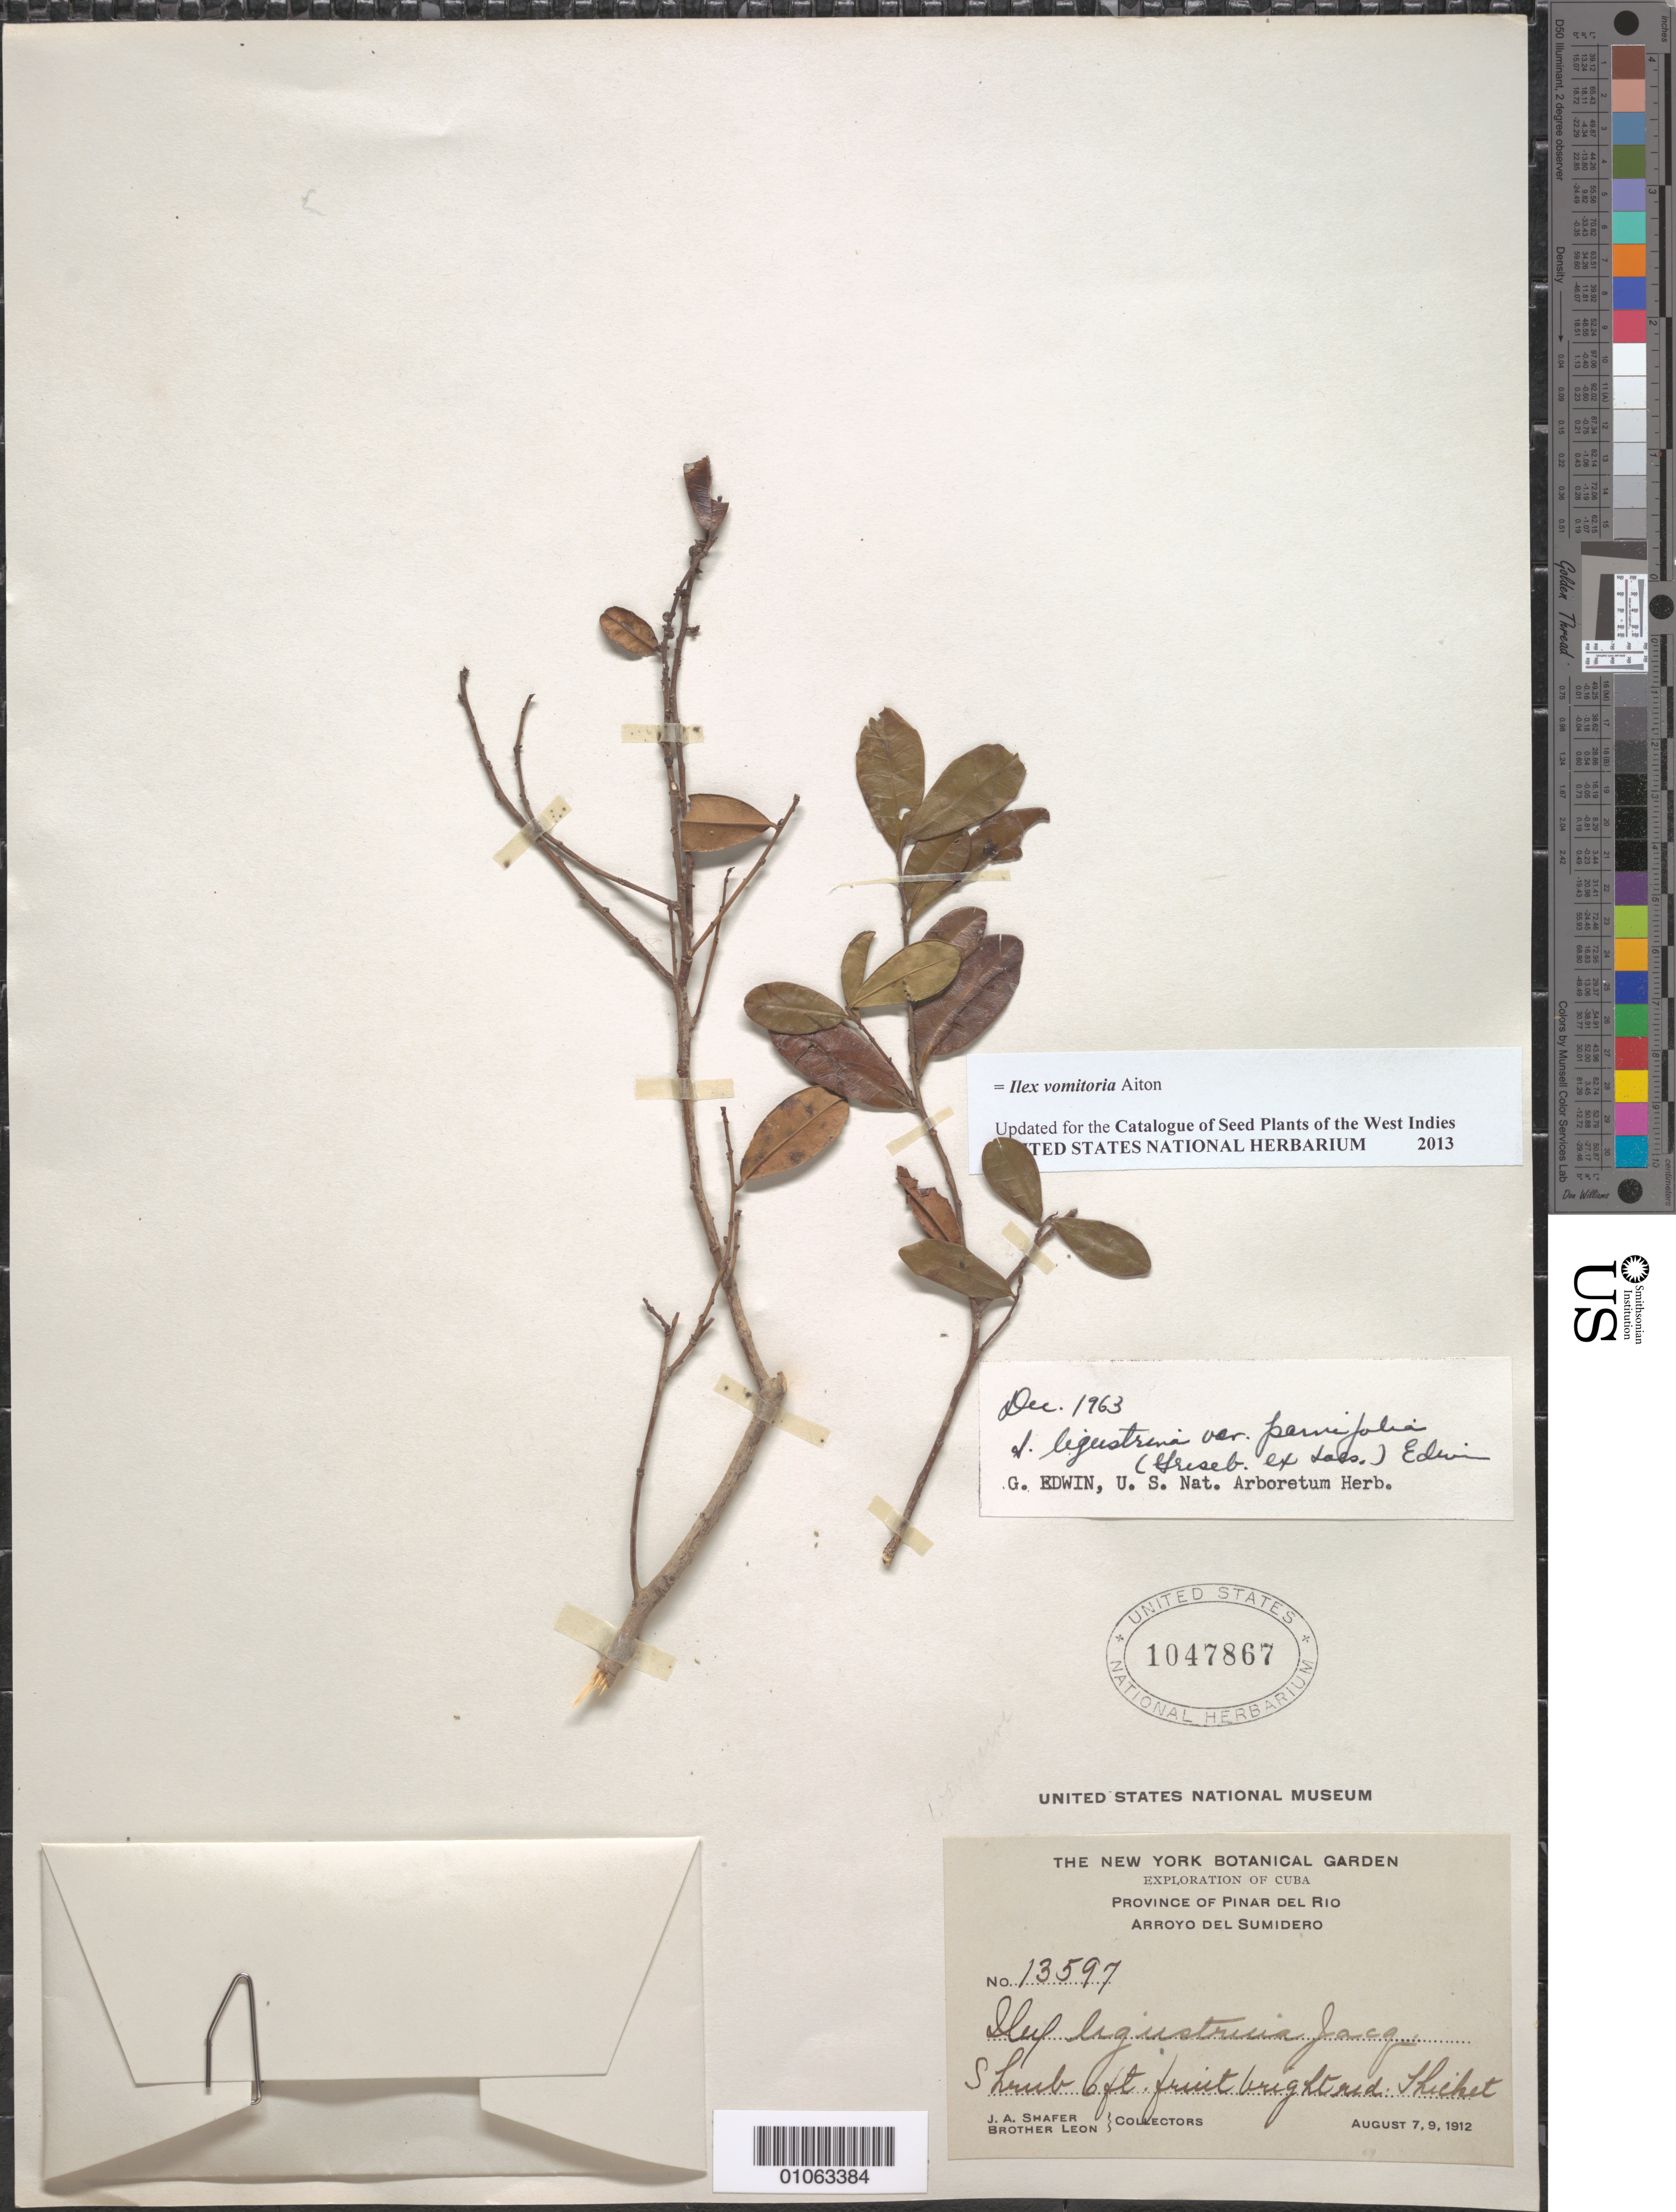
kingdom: Plantae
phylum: Tracheophyta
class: Magnoliopsida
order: Aquifoliales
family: Aquifoliaceae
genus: Ilex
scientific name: Ilex vomitoria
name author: Aiton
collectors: J. A. Shafer & Bro. León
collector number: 13597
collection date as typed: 07 Aug 1912 to 09 Aug 1912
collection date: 1912-08-07/1912-08-09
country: Cuba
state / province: Pinar del Rio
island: Cuba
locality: Arroyo del Sumidero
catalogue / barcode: US 1047876